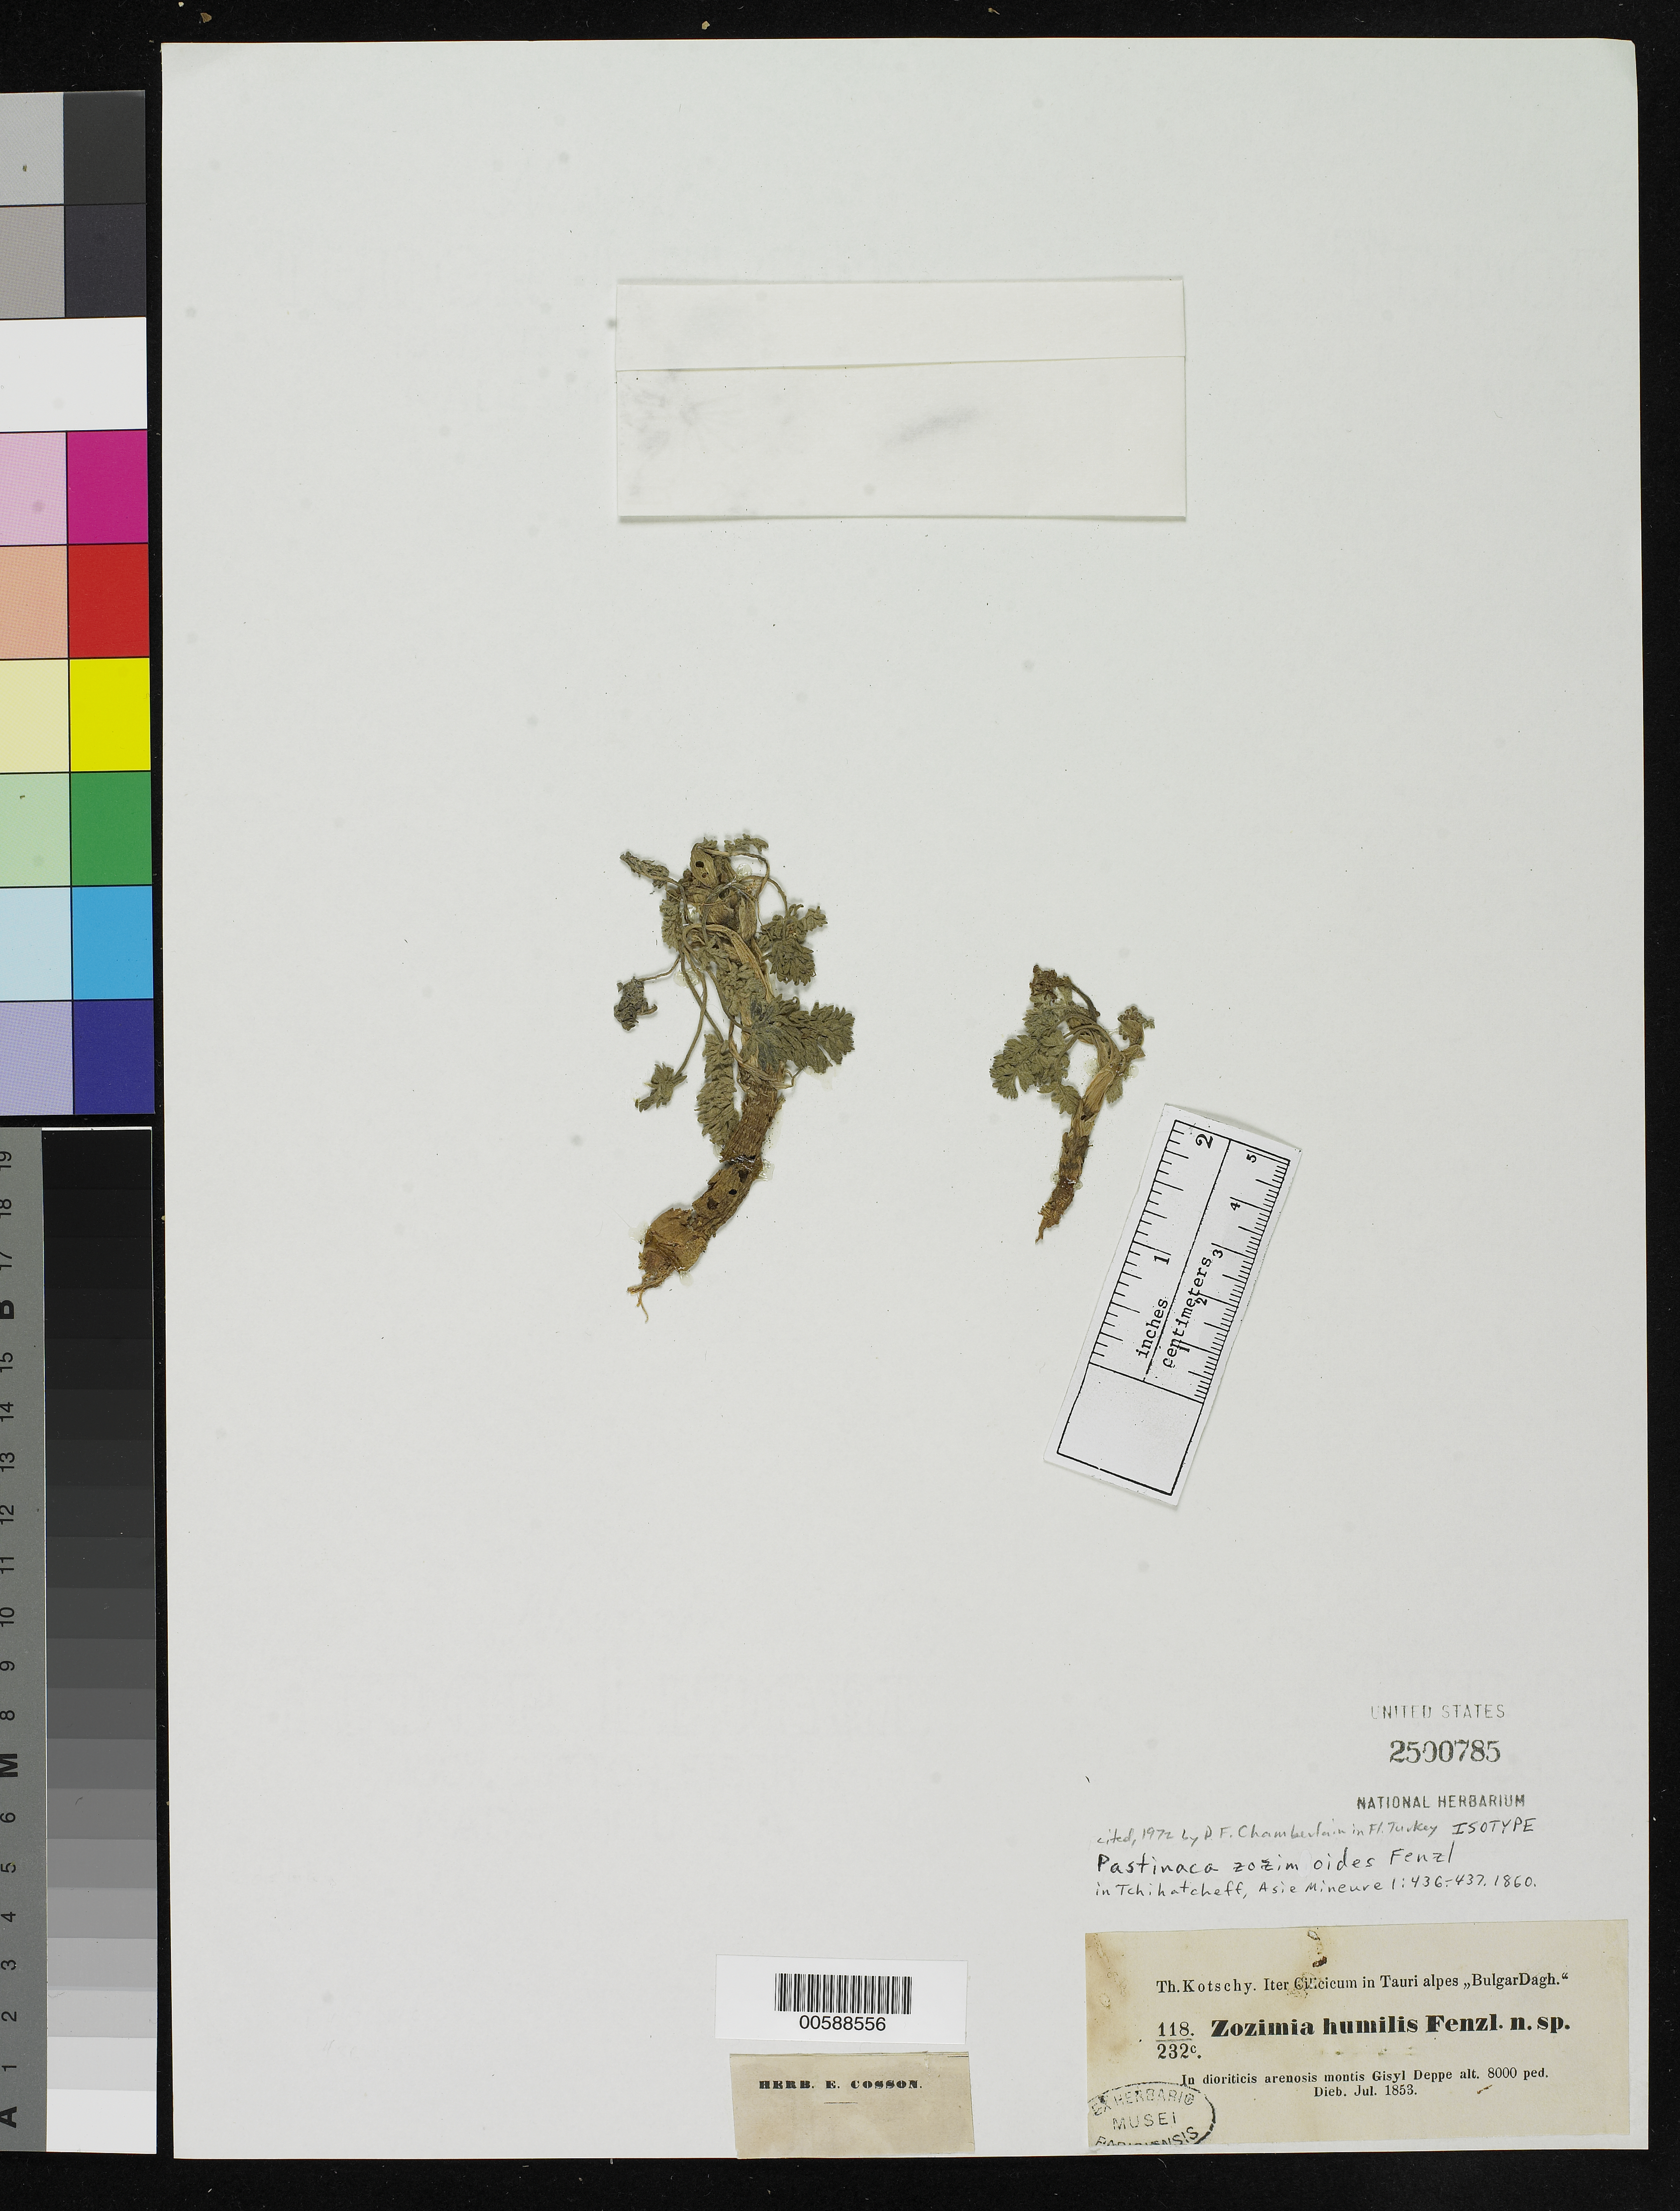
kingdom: Plantae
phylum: Tracheophyta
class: Magnoliopsida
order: Apiales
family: Apiaceae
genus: Pastinaca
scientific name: Pastinaca zozimoides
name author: Fenzl in Tchich.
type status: Isotype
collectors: K. G. Kotschy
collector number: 118, 232 c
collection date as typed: Jul 1853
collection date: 1853-07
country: Turkey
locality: Iter Cilicicum in Tauri Alpes, Bulgardagh, in Dioriticis arenosis montis Gisyl Deppe.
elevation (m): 2438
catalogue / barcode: US 2500785